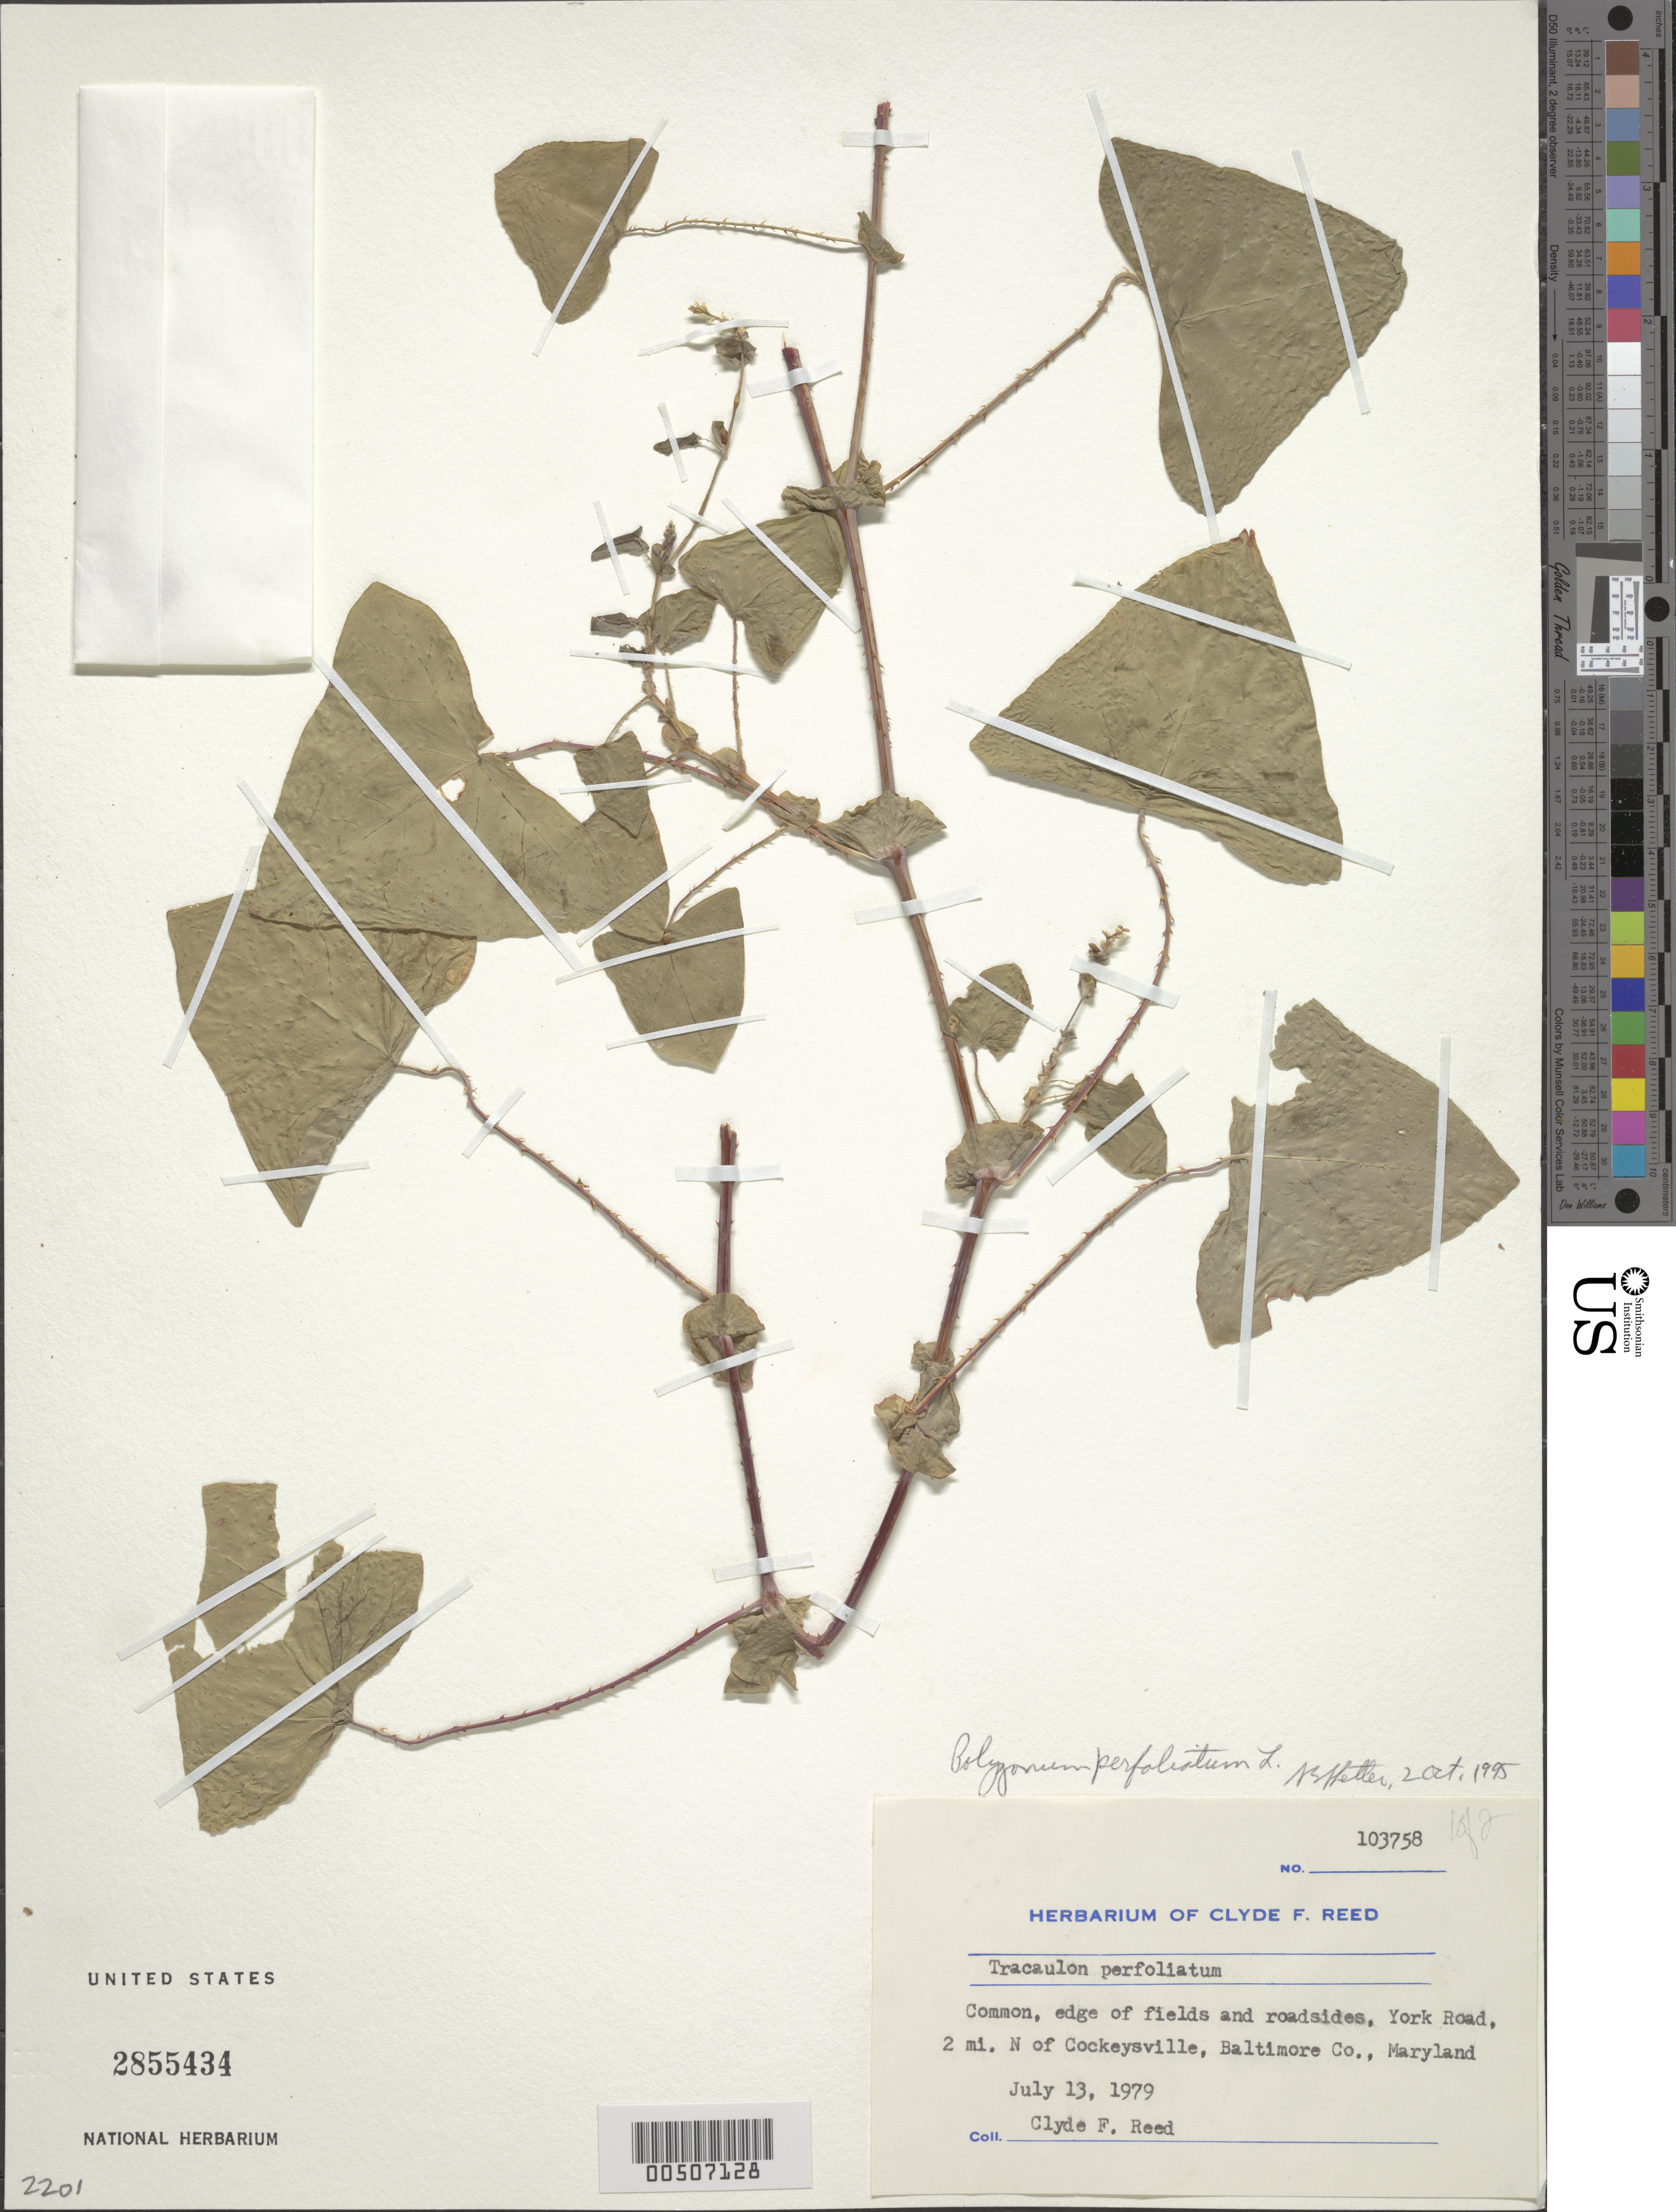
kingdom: Plantae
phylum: Tracheophyta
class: Magnoliopsida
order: Caryophyllales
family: Polygonaceae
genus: Persicaria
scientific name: Persicaria perfoliata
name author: (L.) H. Gross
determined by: Atha, D. E.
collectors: C. F. Reed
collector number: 103758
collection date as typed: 13 Jul 1979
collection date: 1979-07-13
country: United States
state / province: Maryland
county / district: Baltimore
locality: York road, N of Cockeysville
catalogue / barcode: US 2855434